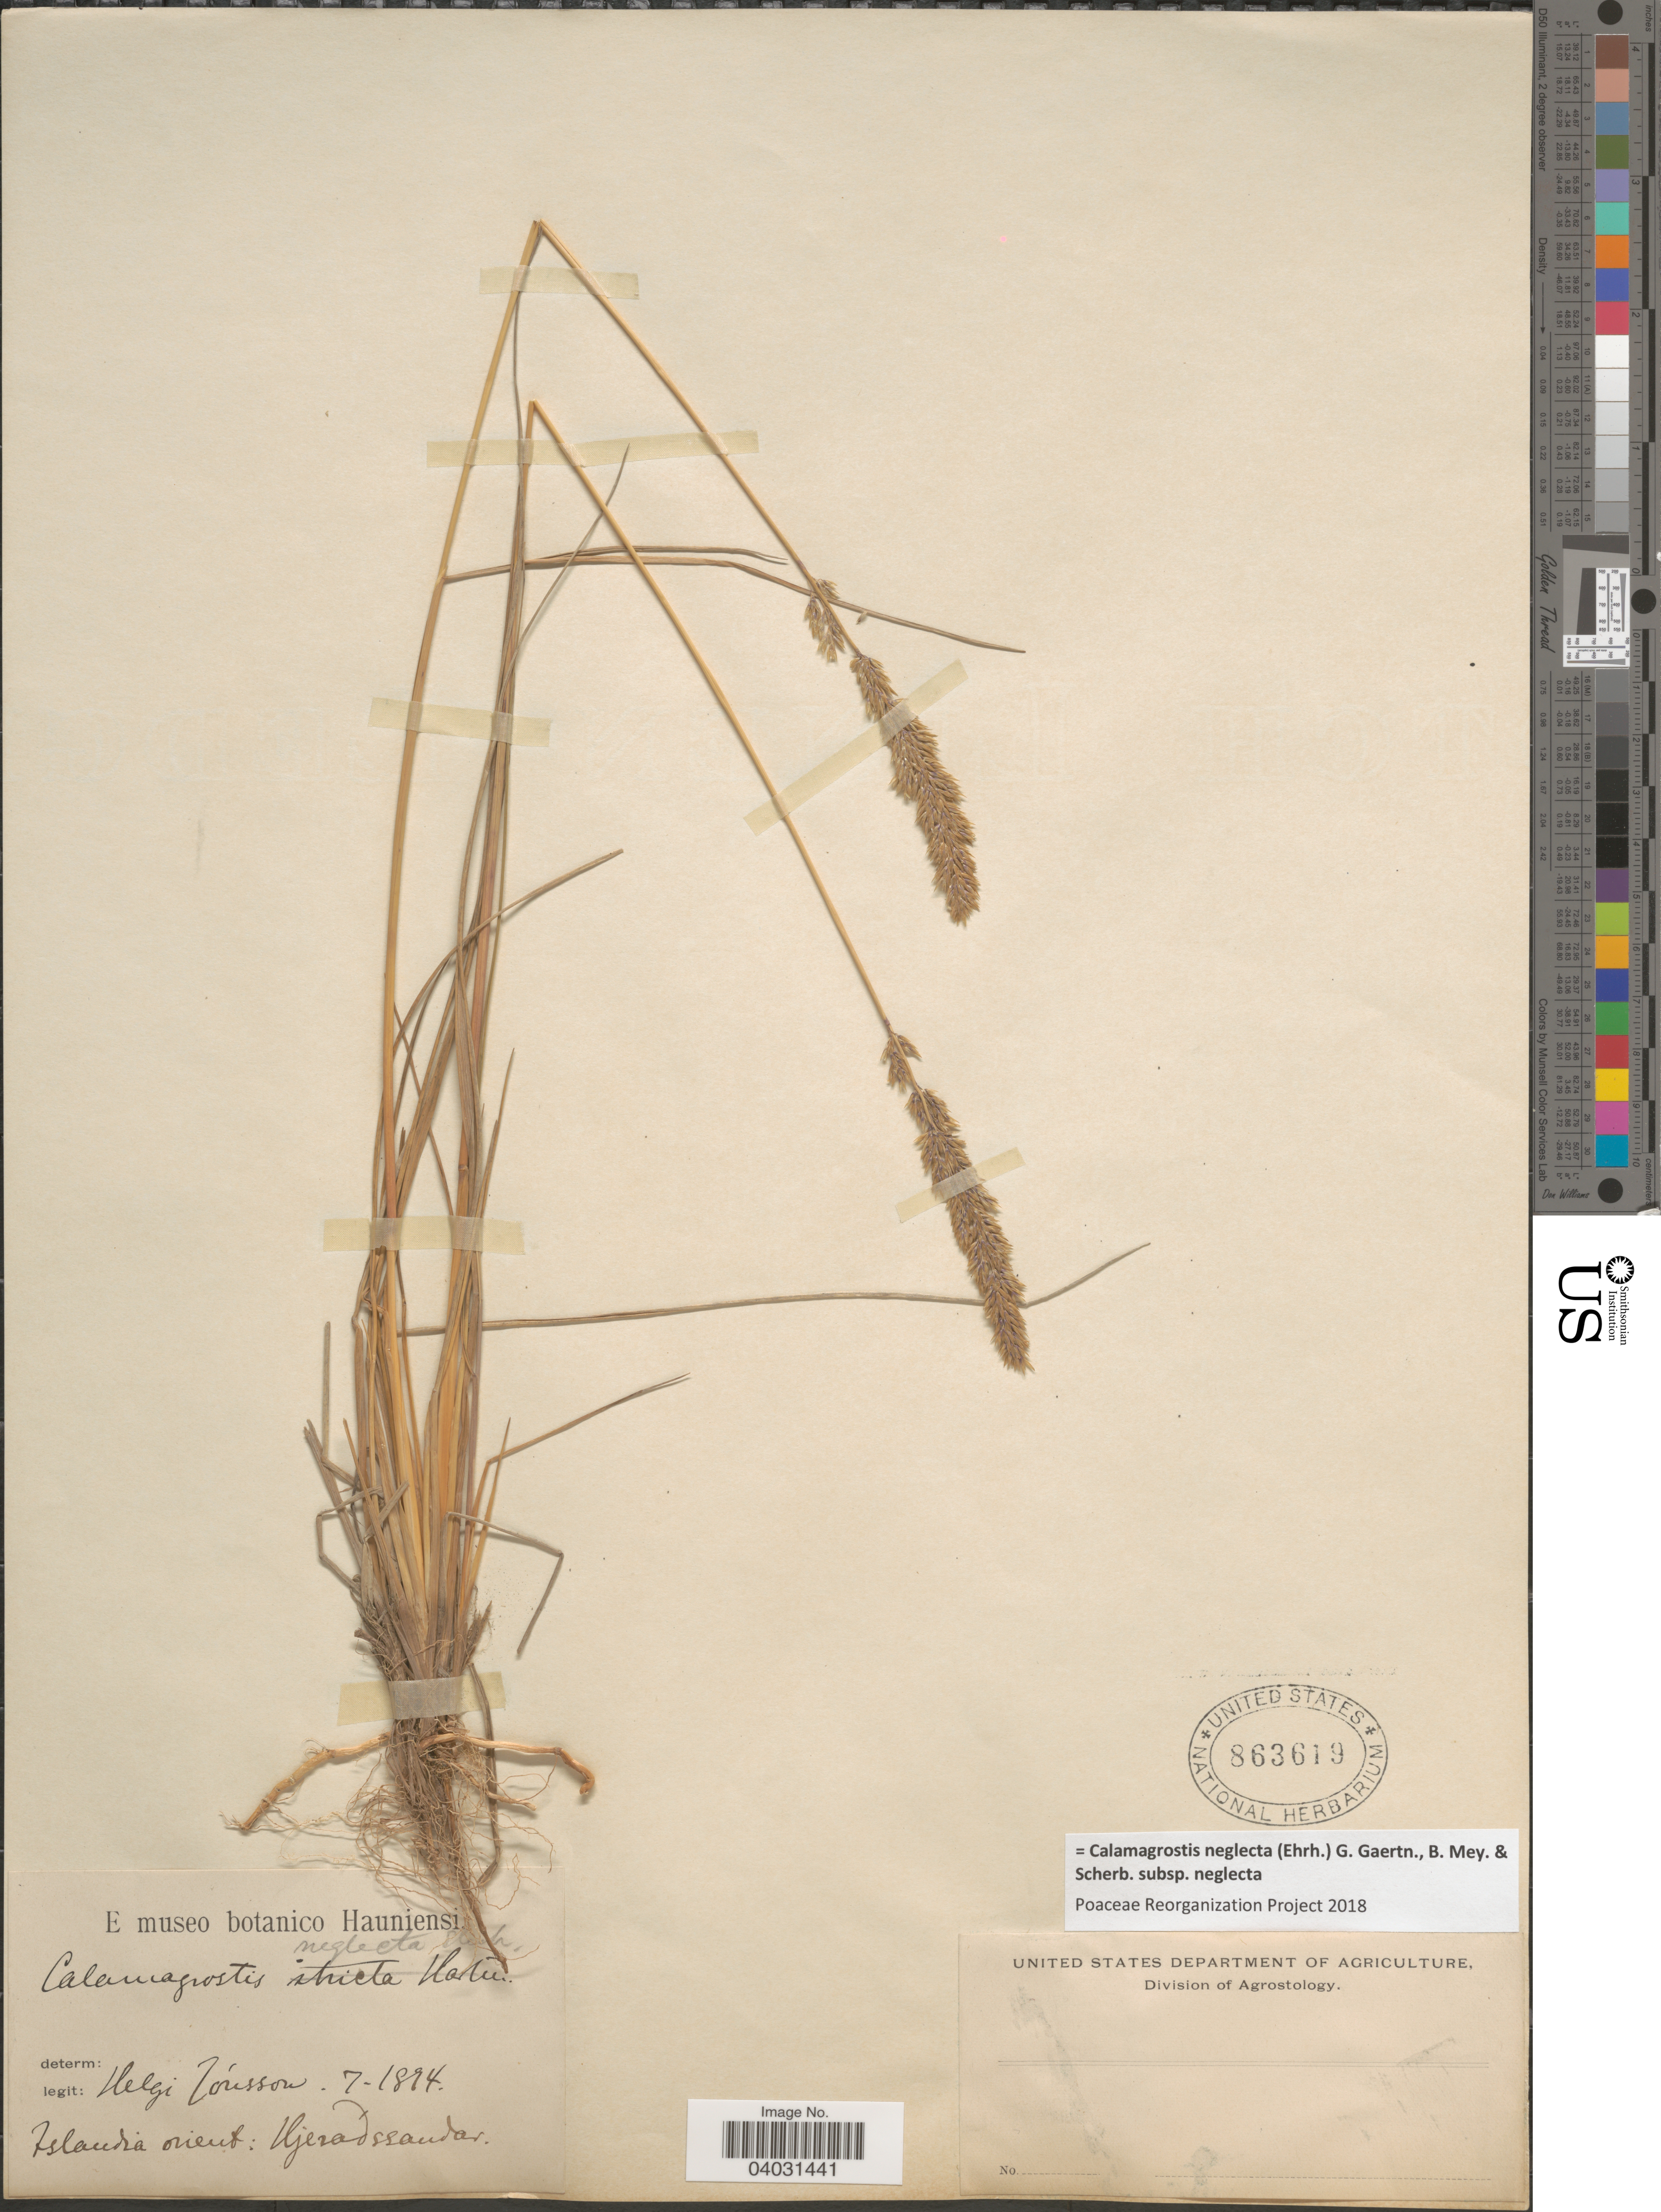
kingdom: Plantae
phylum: Tracheophyta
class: Liliopsida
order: Poales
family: Poaceae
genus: Calamagrostis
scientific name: Calamagrostis neglecta subsp. neglecta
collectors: H. Jónsson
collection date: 1874-07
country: Iceland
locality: Islandia orient: Njerádssandras [interpreted].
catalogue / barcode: US 863619